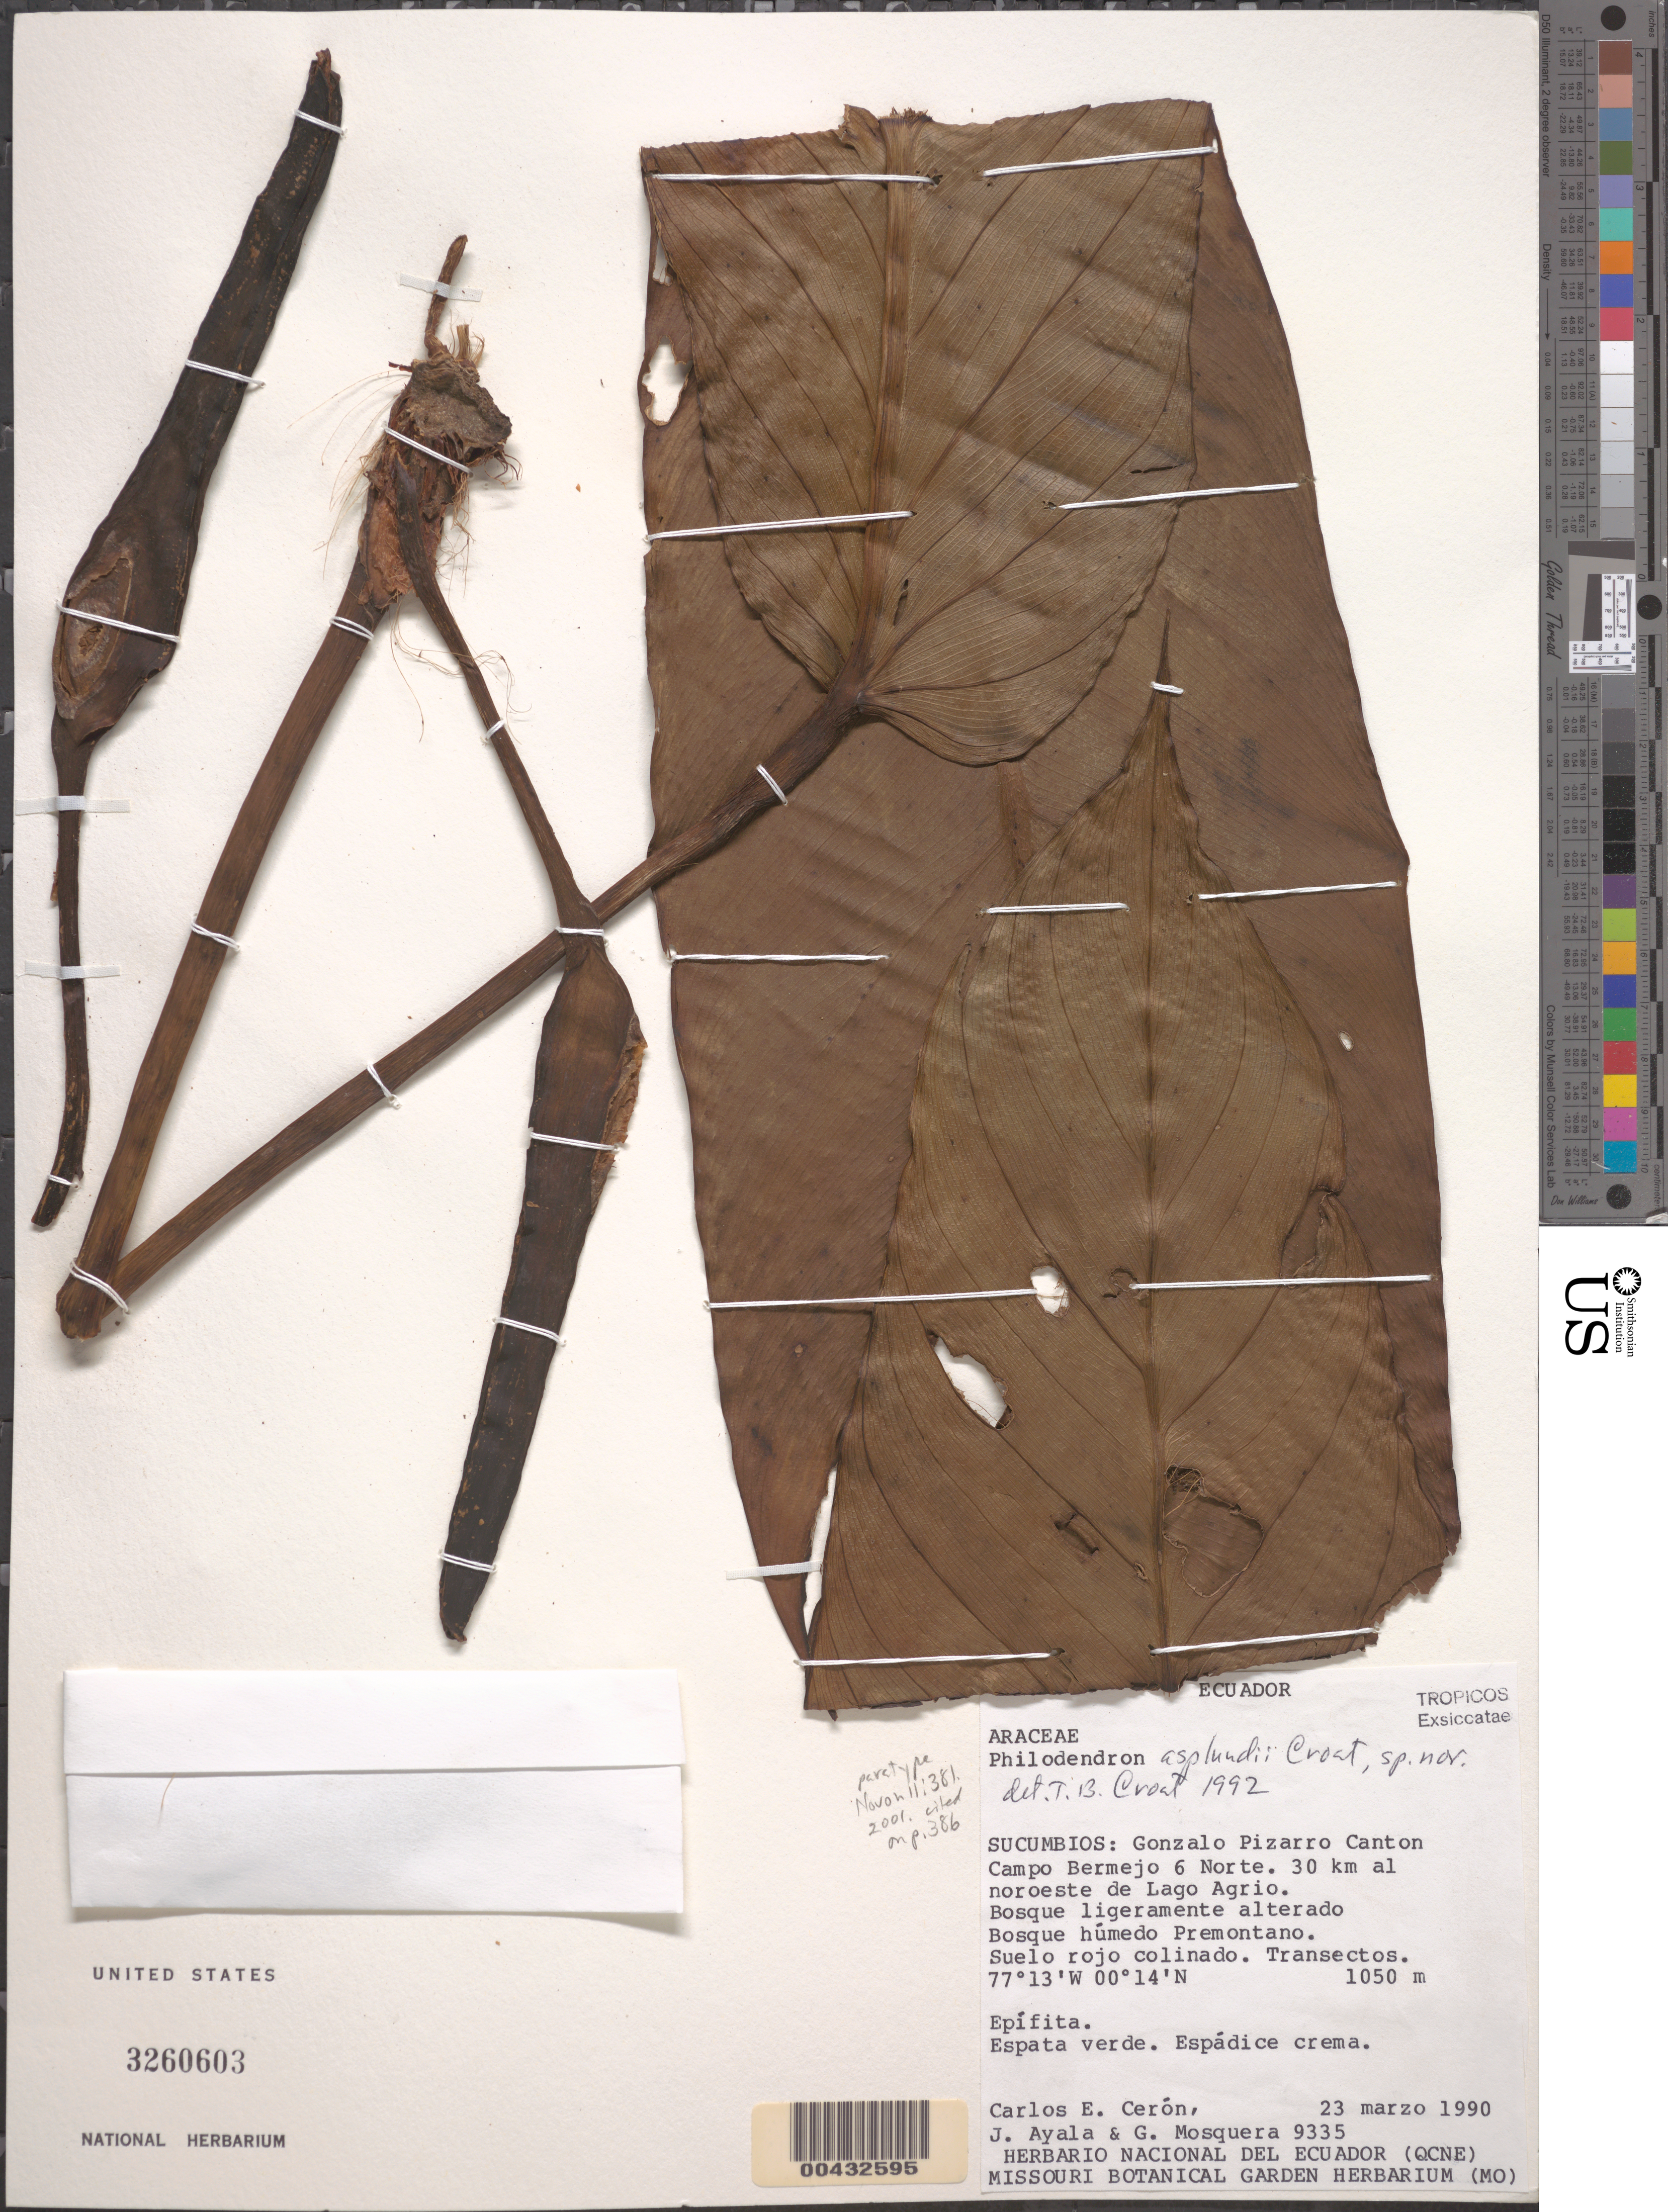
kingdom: Plantae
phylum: Tracheophyta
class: Liliopsida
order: Alismatales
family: Araceae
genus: Philodendron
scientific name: Philodendron asplundii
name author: Croat & M.L. Soares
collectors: C. E. Cerón M., J. Ayala & G. Mosquera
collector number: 9335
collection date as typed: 23 Mar 1990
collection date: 1990-03-23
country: Ecuador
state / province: Sucumbíos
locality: Gonzalo Pizarro Canton Campo Bermejo 6 Norte, 30km al noroeste de Lago AgRio.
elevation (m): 1050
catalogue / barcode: US 3260603